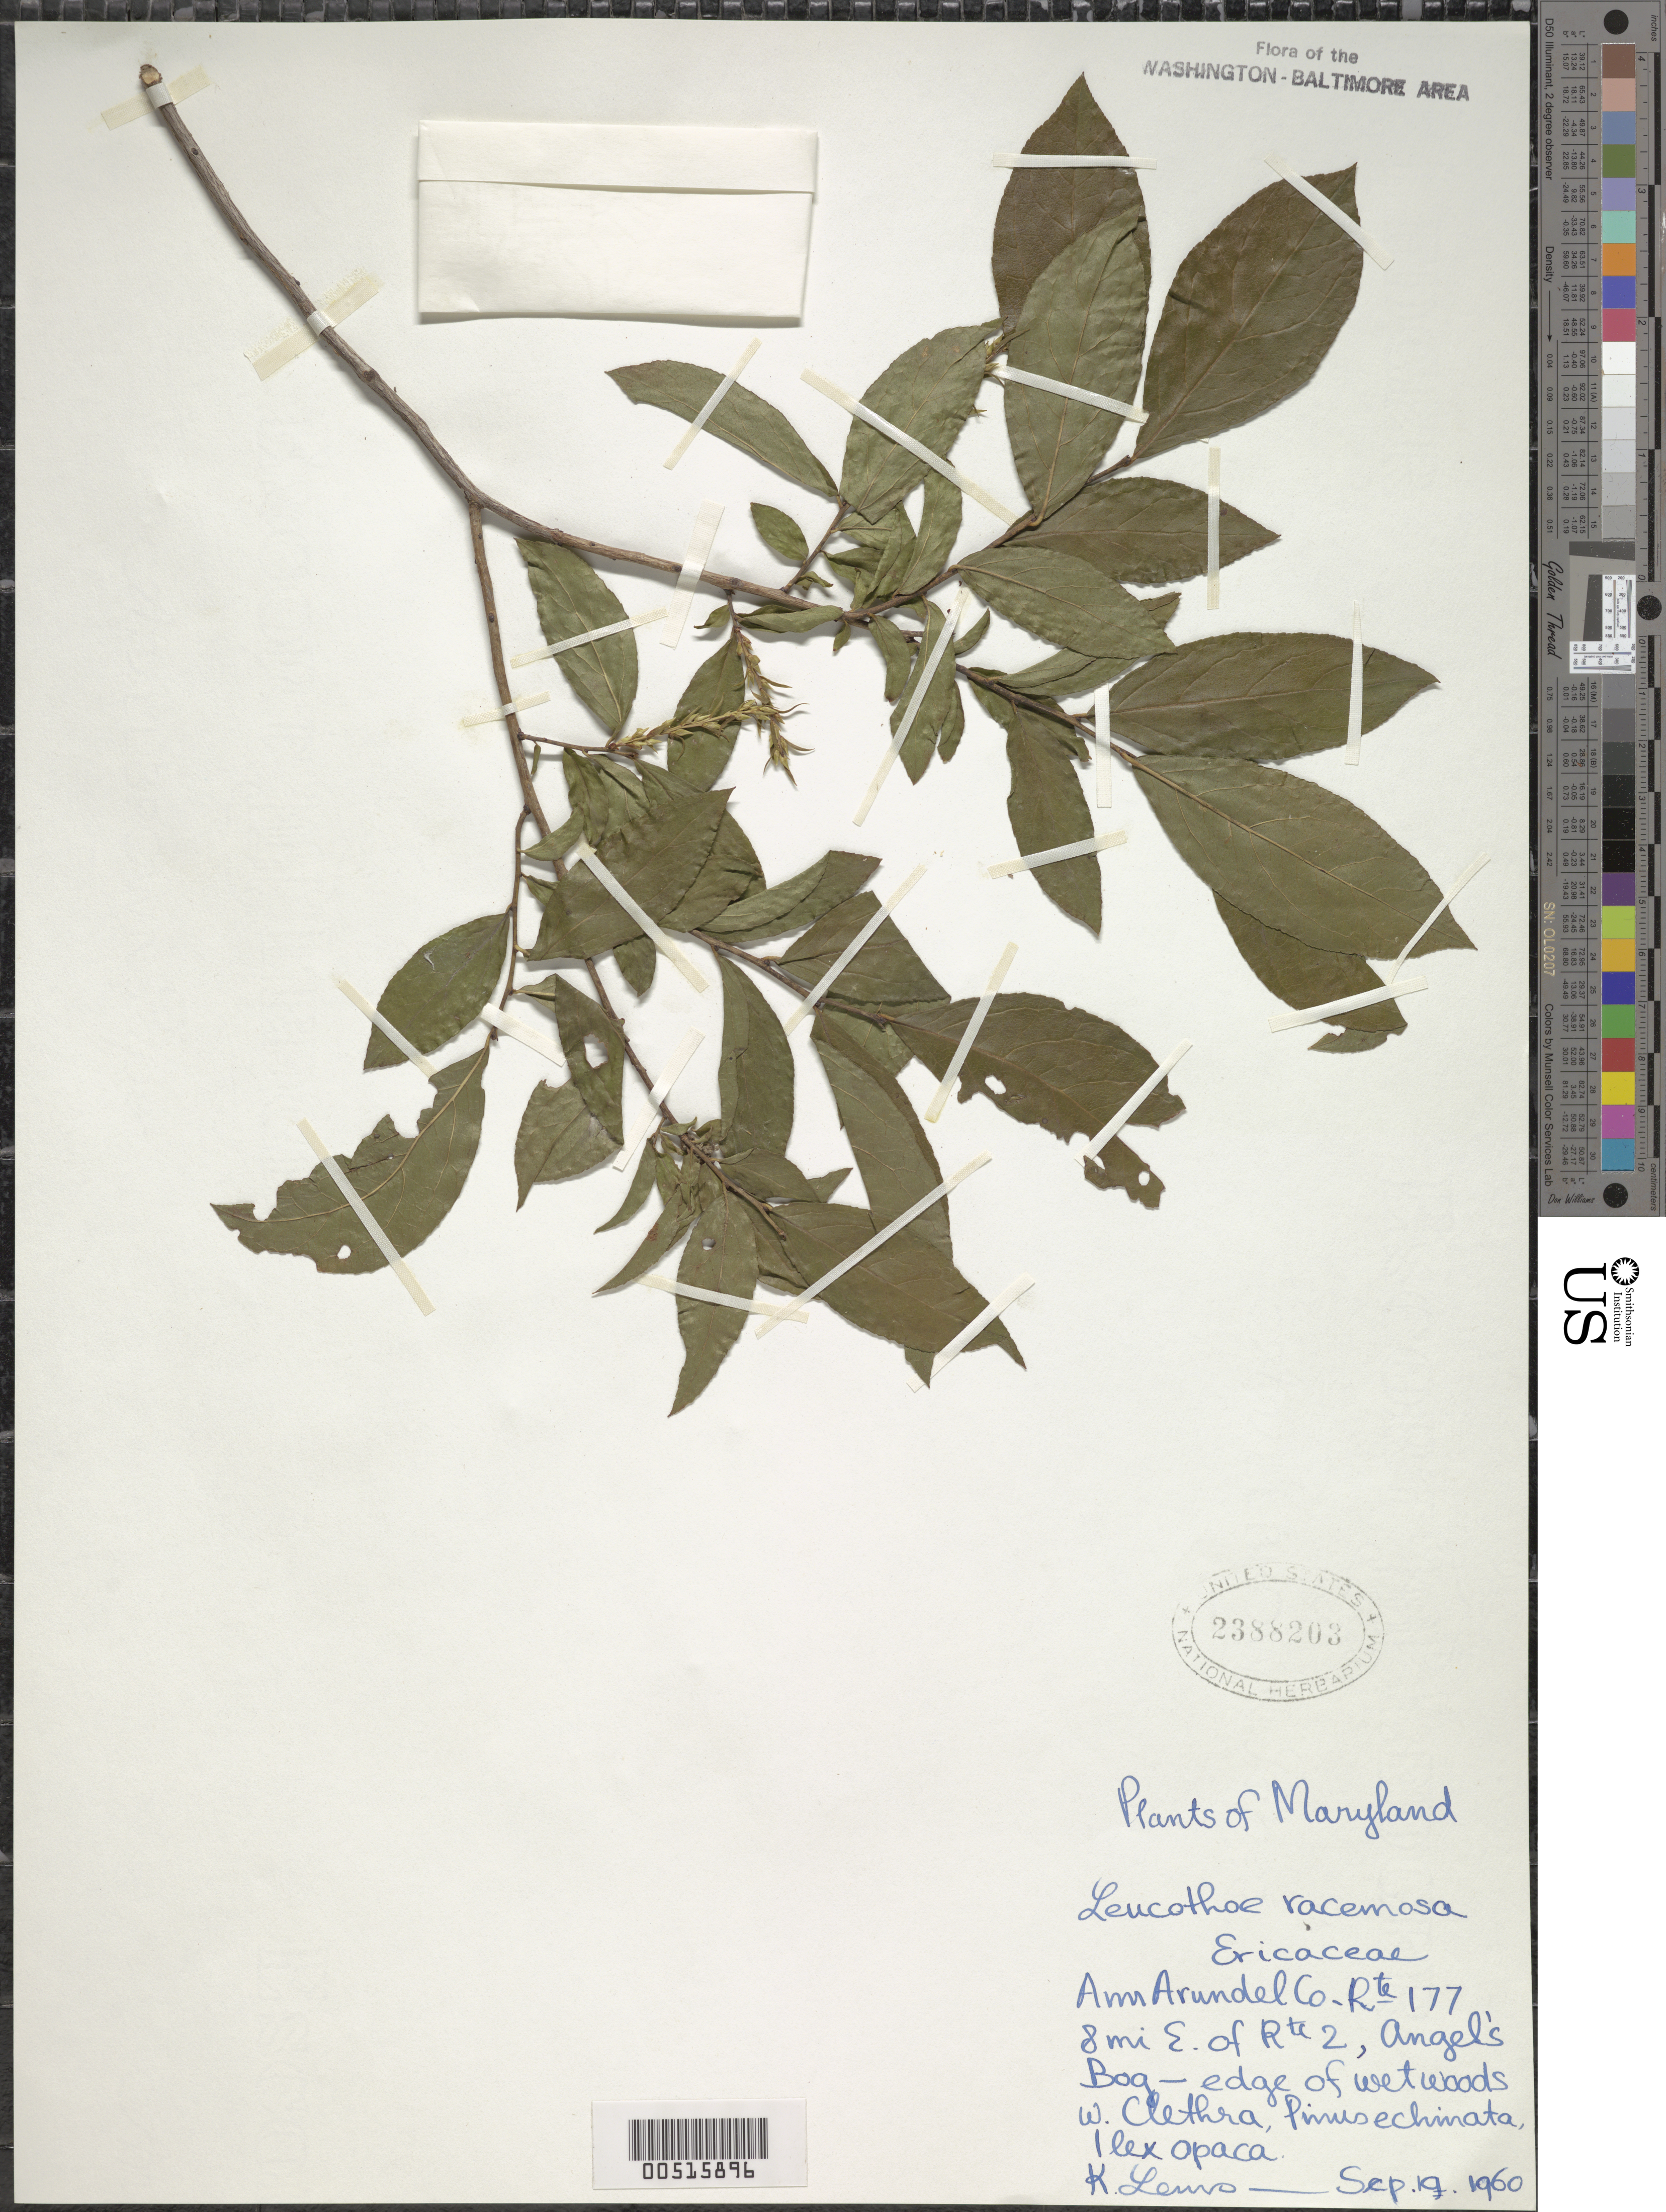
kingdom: Plantae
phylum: Tracheophyta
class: Magnoliopsida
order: Ericales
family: Ericaceae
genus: Leucothoe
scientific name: Leucothoë racemosa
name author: (L.) A. Gray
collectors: K. Lems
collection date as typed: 19 Sep 1960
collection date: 1960-09-19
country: United States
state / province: Maryland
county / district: Anne Arundel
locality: Rt. 177, 8 mi. E of Rt. 2, Angel's Bog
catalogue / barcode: US 2388203